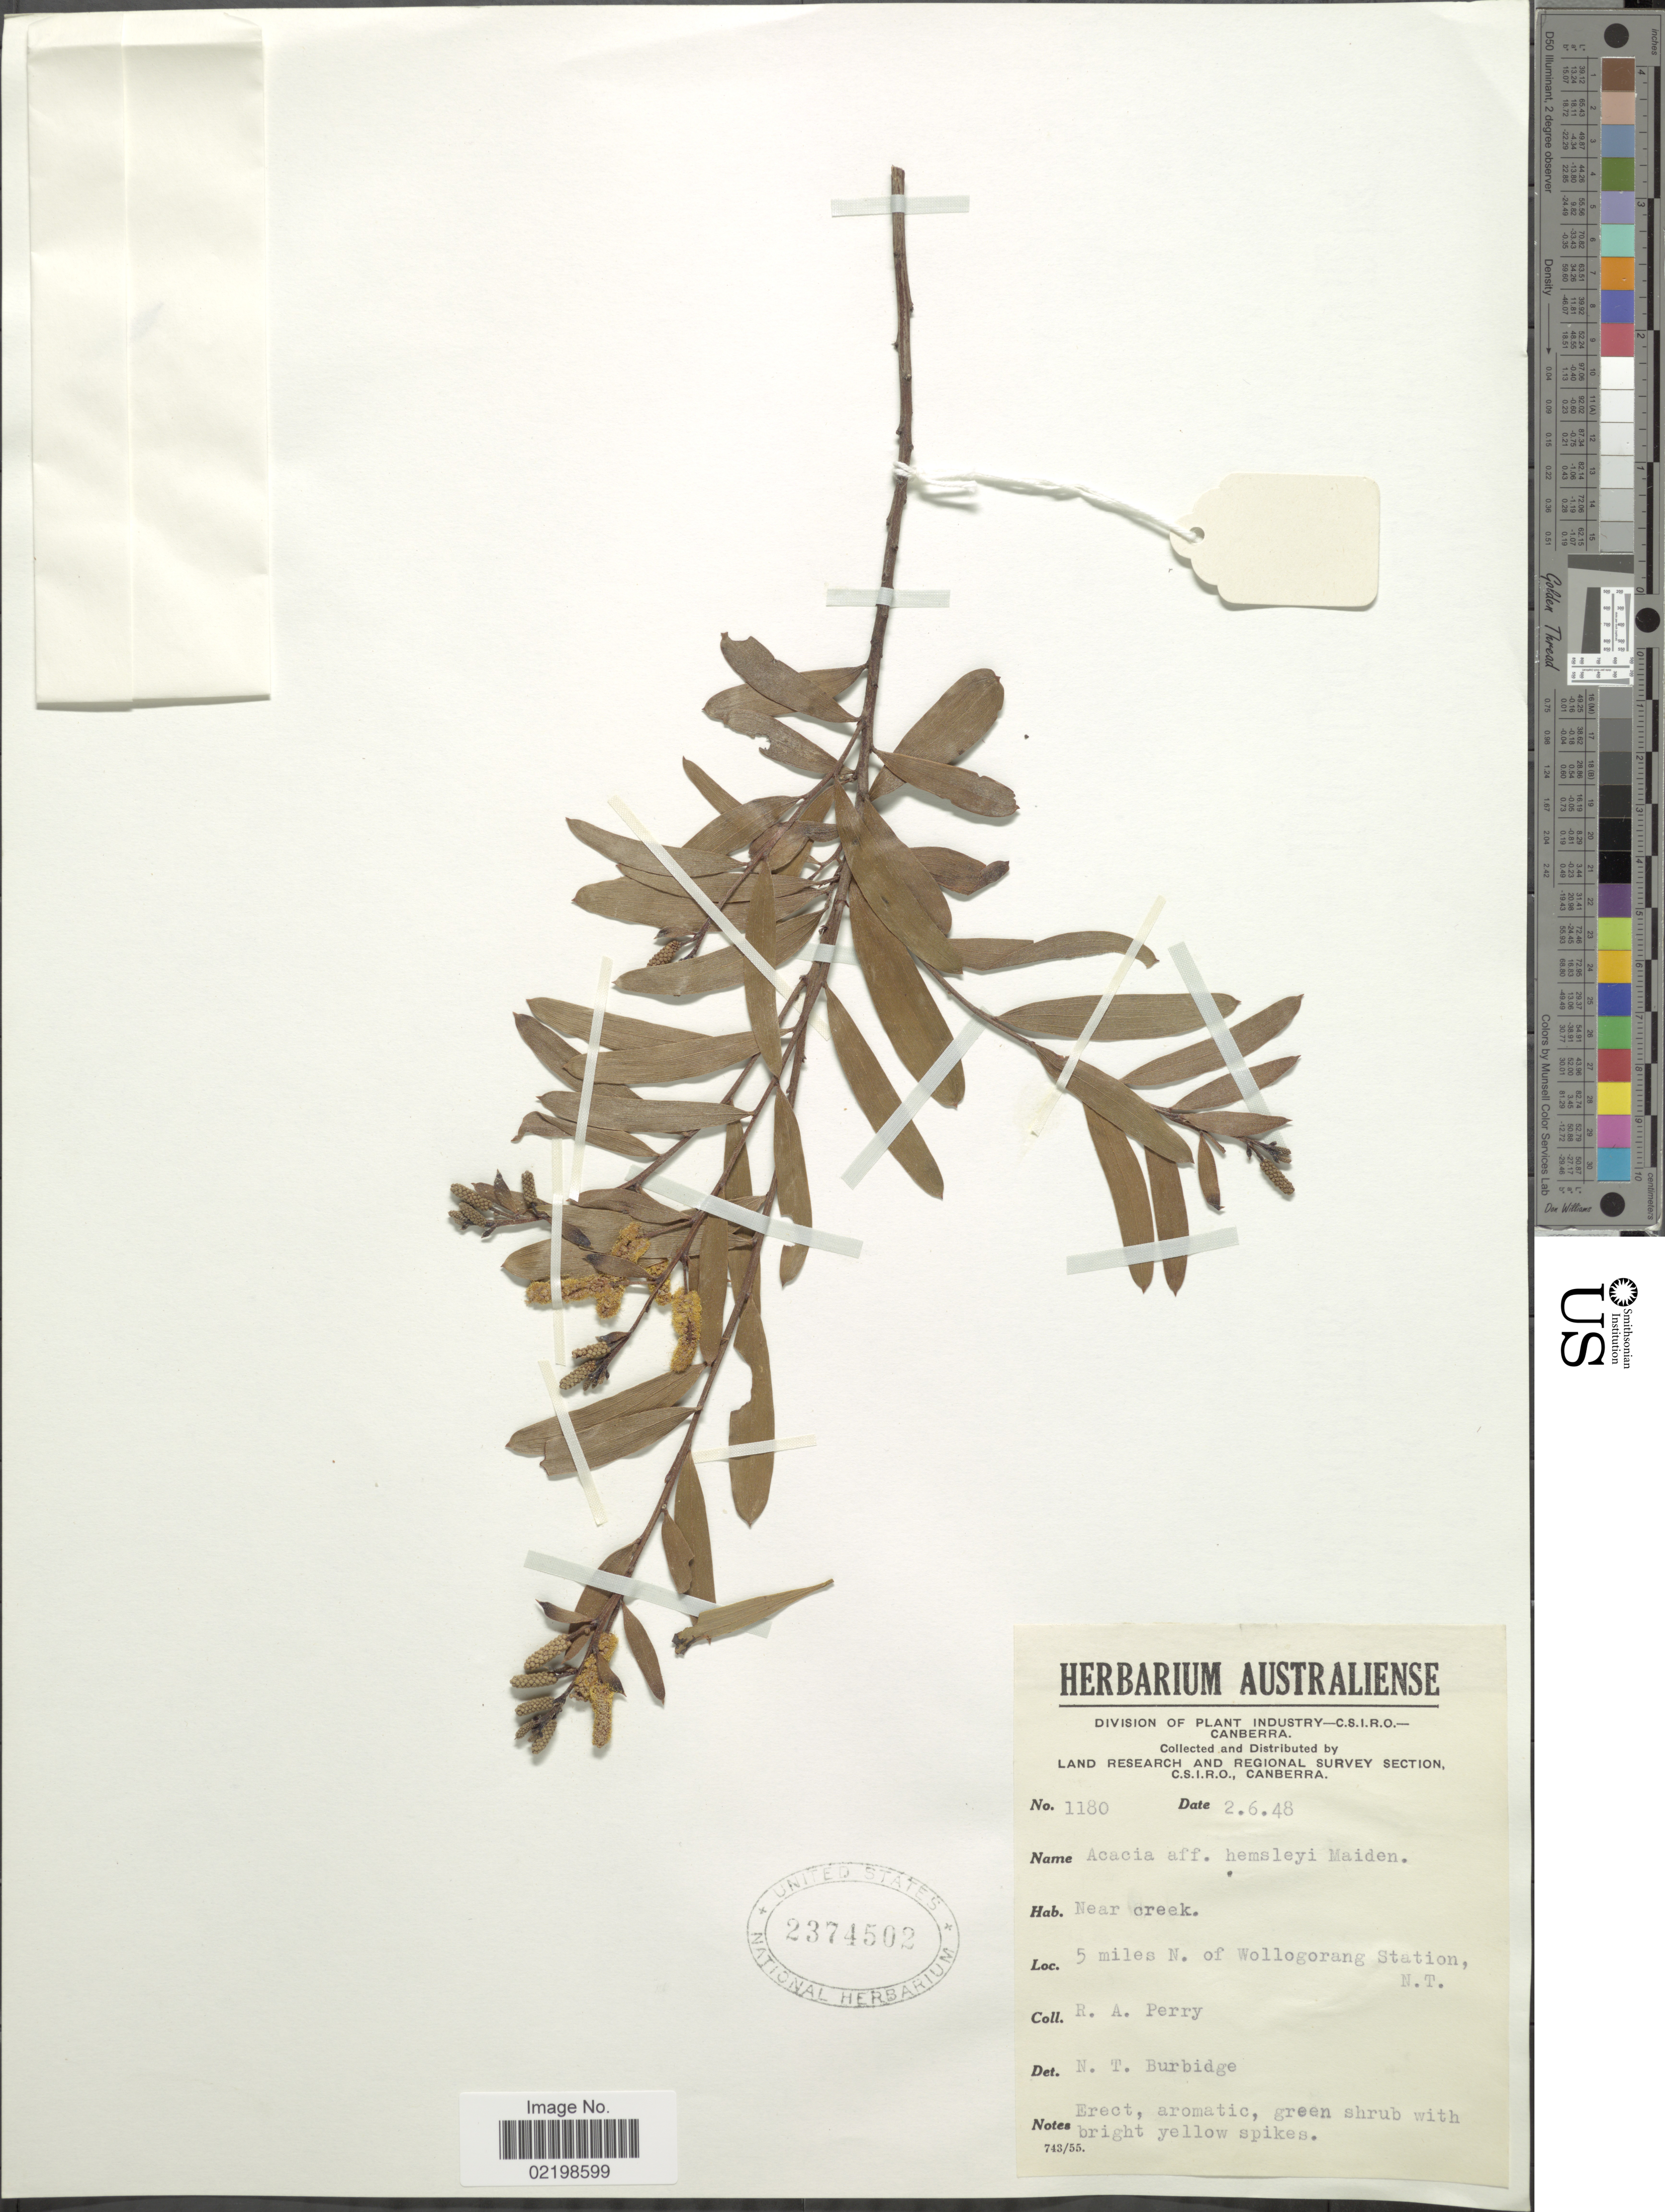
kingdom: Plantae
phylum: Tracheophyta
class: Magnoliopsida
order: Fabales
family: Fabaceae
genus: Acacia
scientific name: Acacia hemsleyi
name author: Maiden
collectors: Perry, R. A.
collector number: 118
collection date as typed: Transcribed d/m/y: 2/6/48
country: Australia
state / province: Northern Territory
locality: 5 miles N. of Wollogorang Station, N.T.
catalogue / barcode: US 2374502